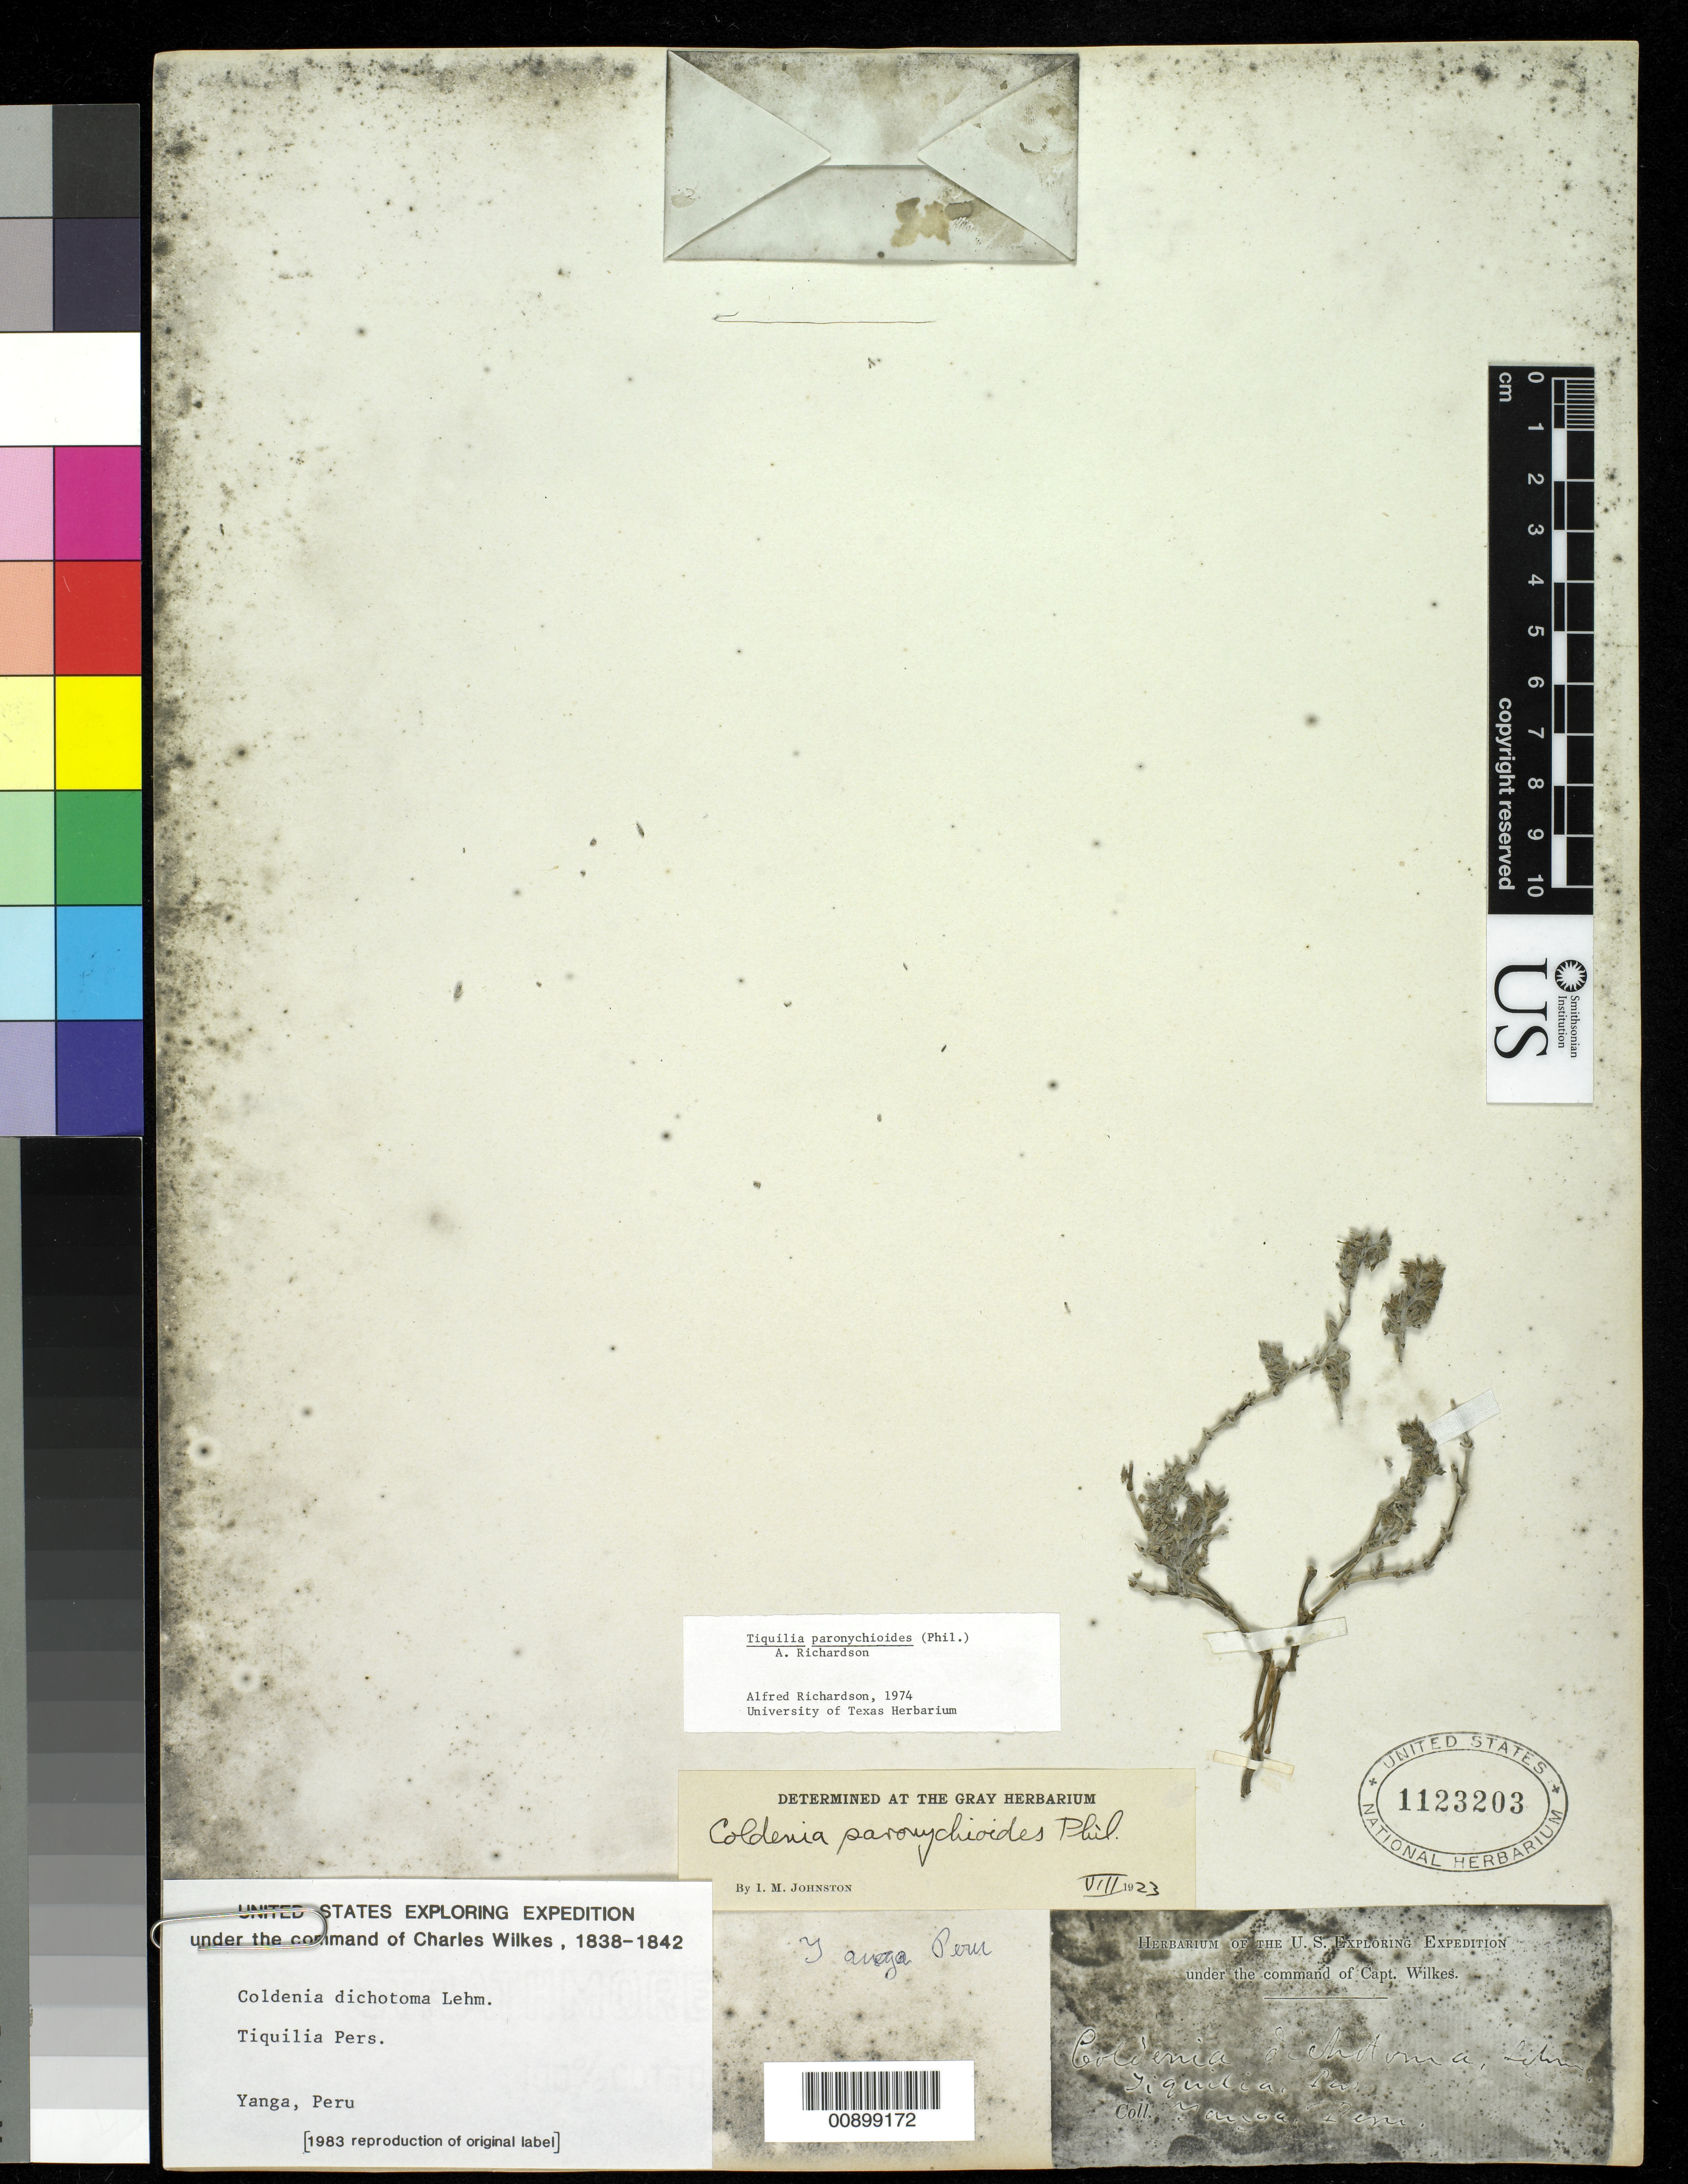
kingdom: Plantae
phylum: Tracheophyta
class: Magnoliopsida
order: Boraginales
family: Ehretiaceae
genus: Tiquilia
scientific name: Tiquilia paronychioides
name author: (Phil.) A.T. Richardson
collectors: Wilkes Explor. Exped.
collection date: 1838/1842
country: Peru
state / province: La Libertad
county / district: Pataz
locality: Yanga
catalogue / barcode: US 1123203